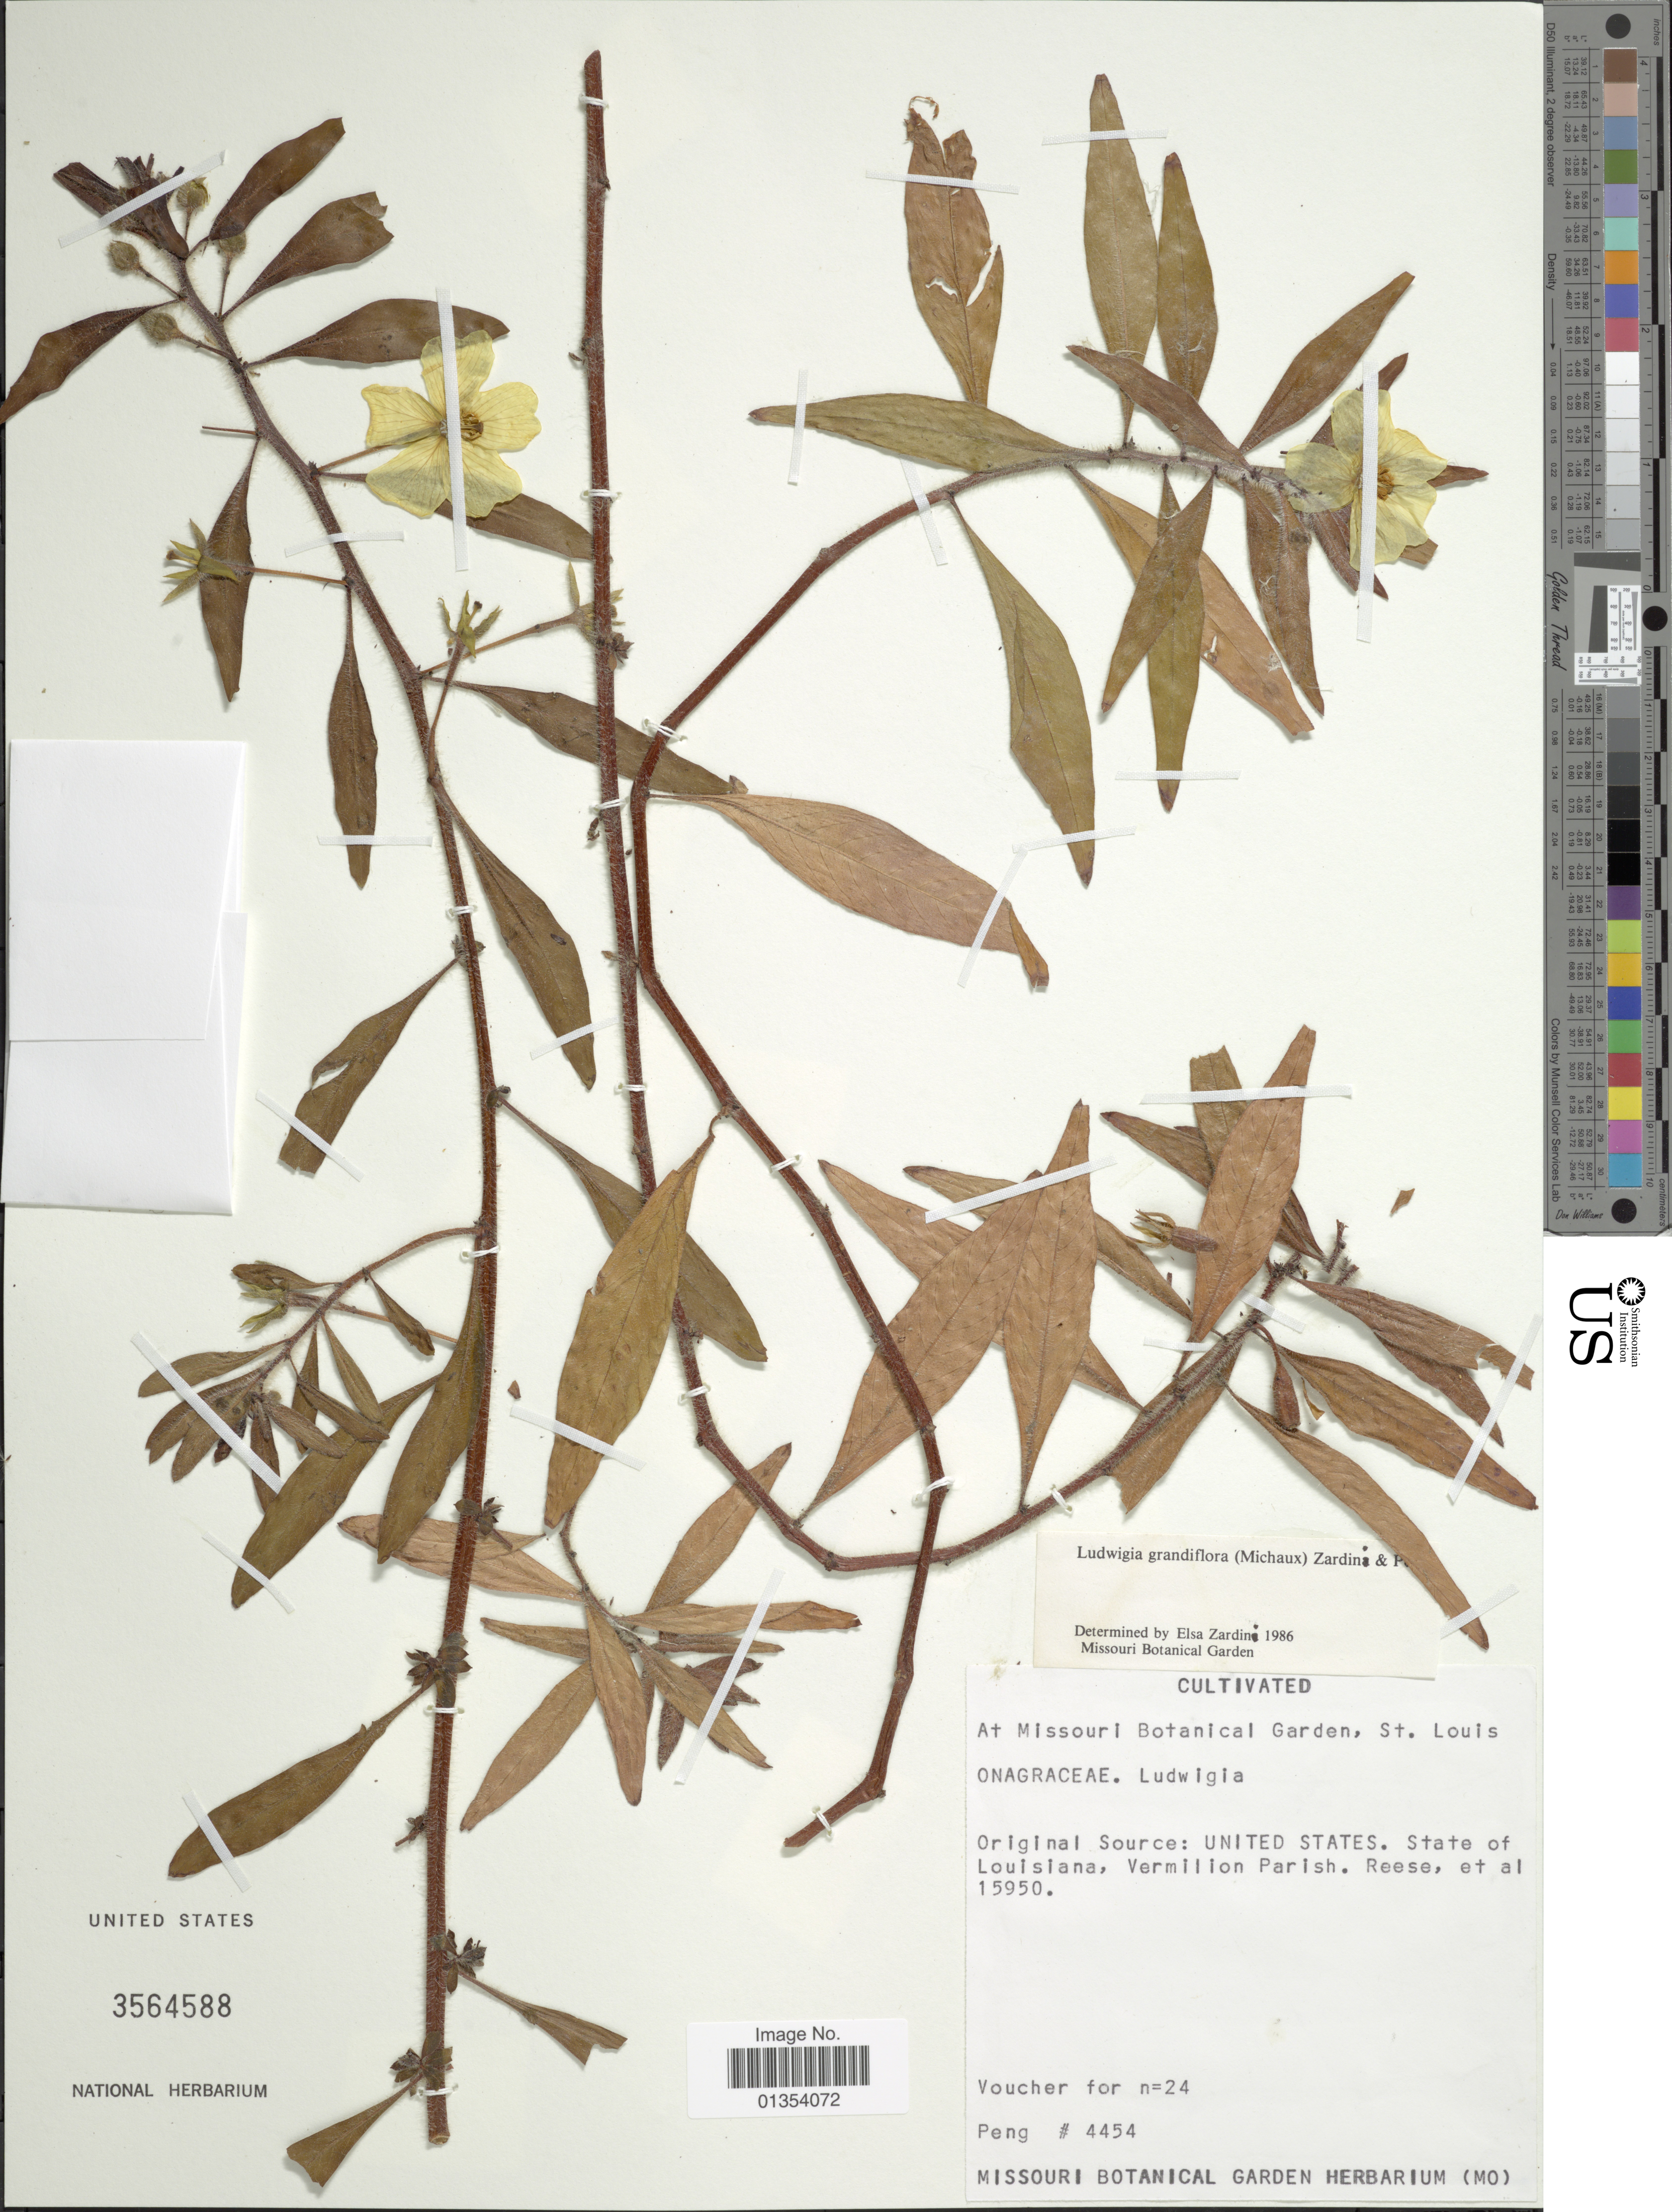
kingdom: Plantae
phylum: Tracheophyta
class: Magnoliopsida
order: Myrtales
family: Onagraceae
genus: Ludwigia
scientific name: Ludwigia grandiflora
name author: (Michx.) Greuter & Burdet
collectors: -- Peng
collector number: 4454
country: United States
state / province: Missouri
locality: At Missouri Botanical Garden, St. Louis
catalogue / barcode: US 3564588